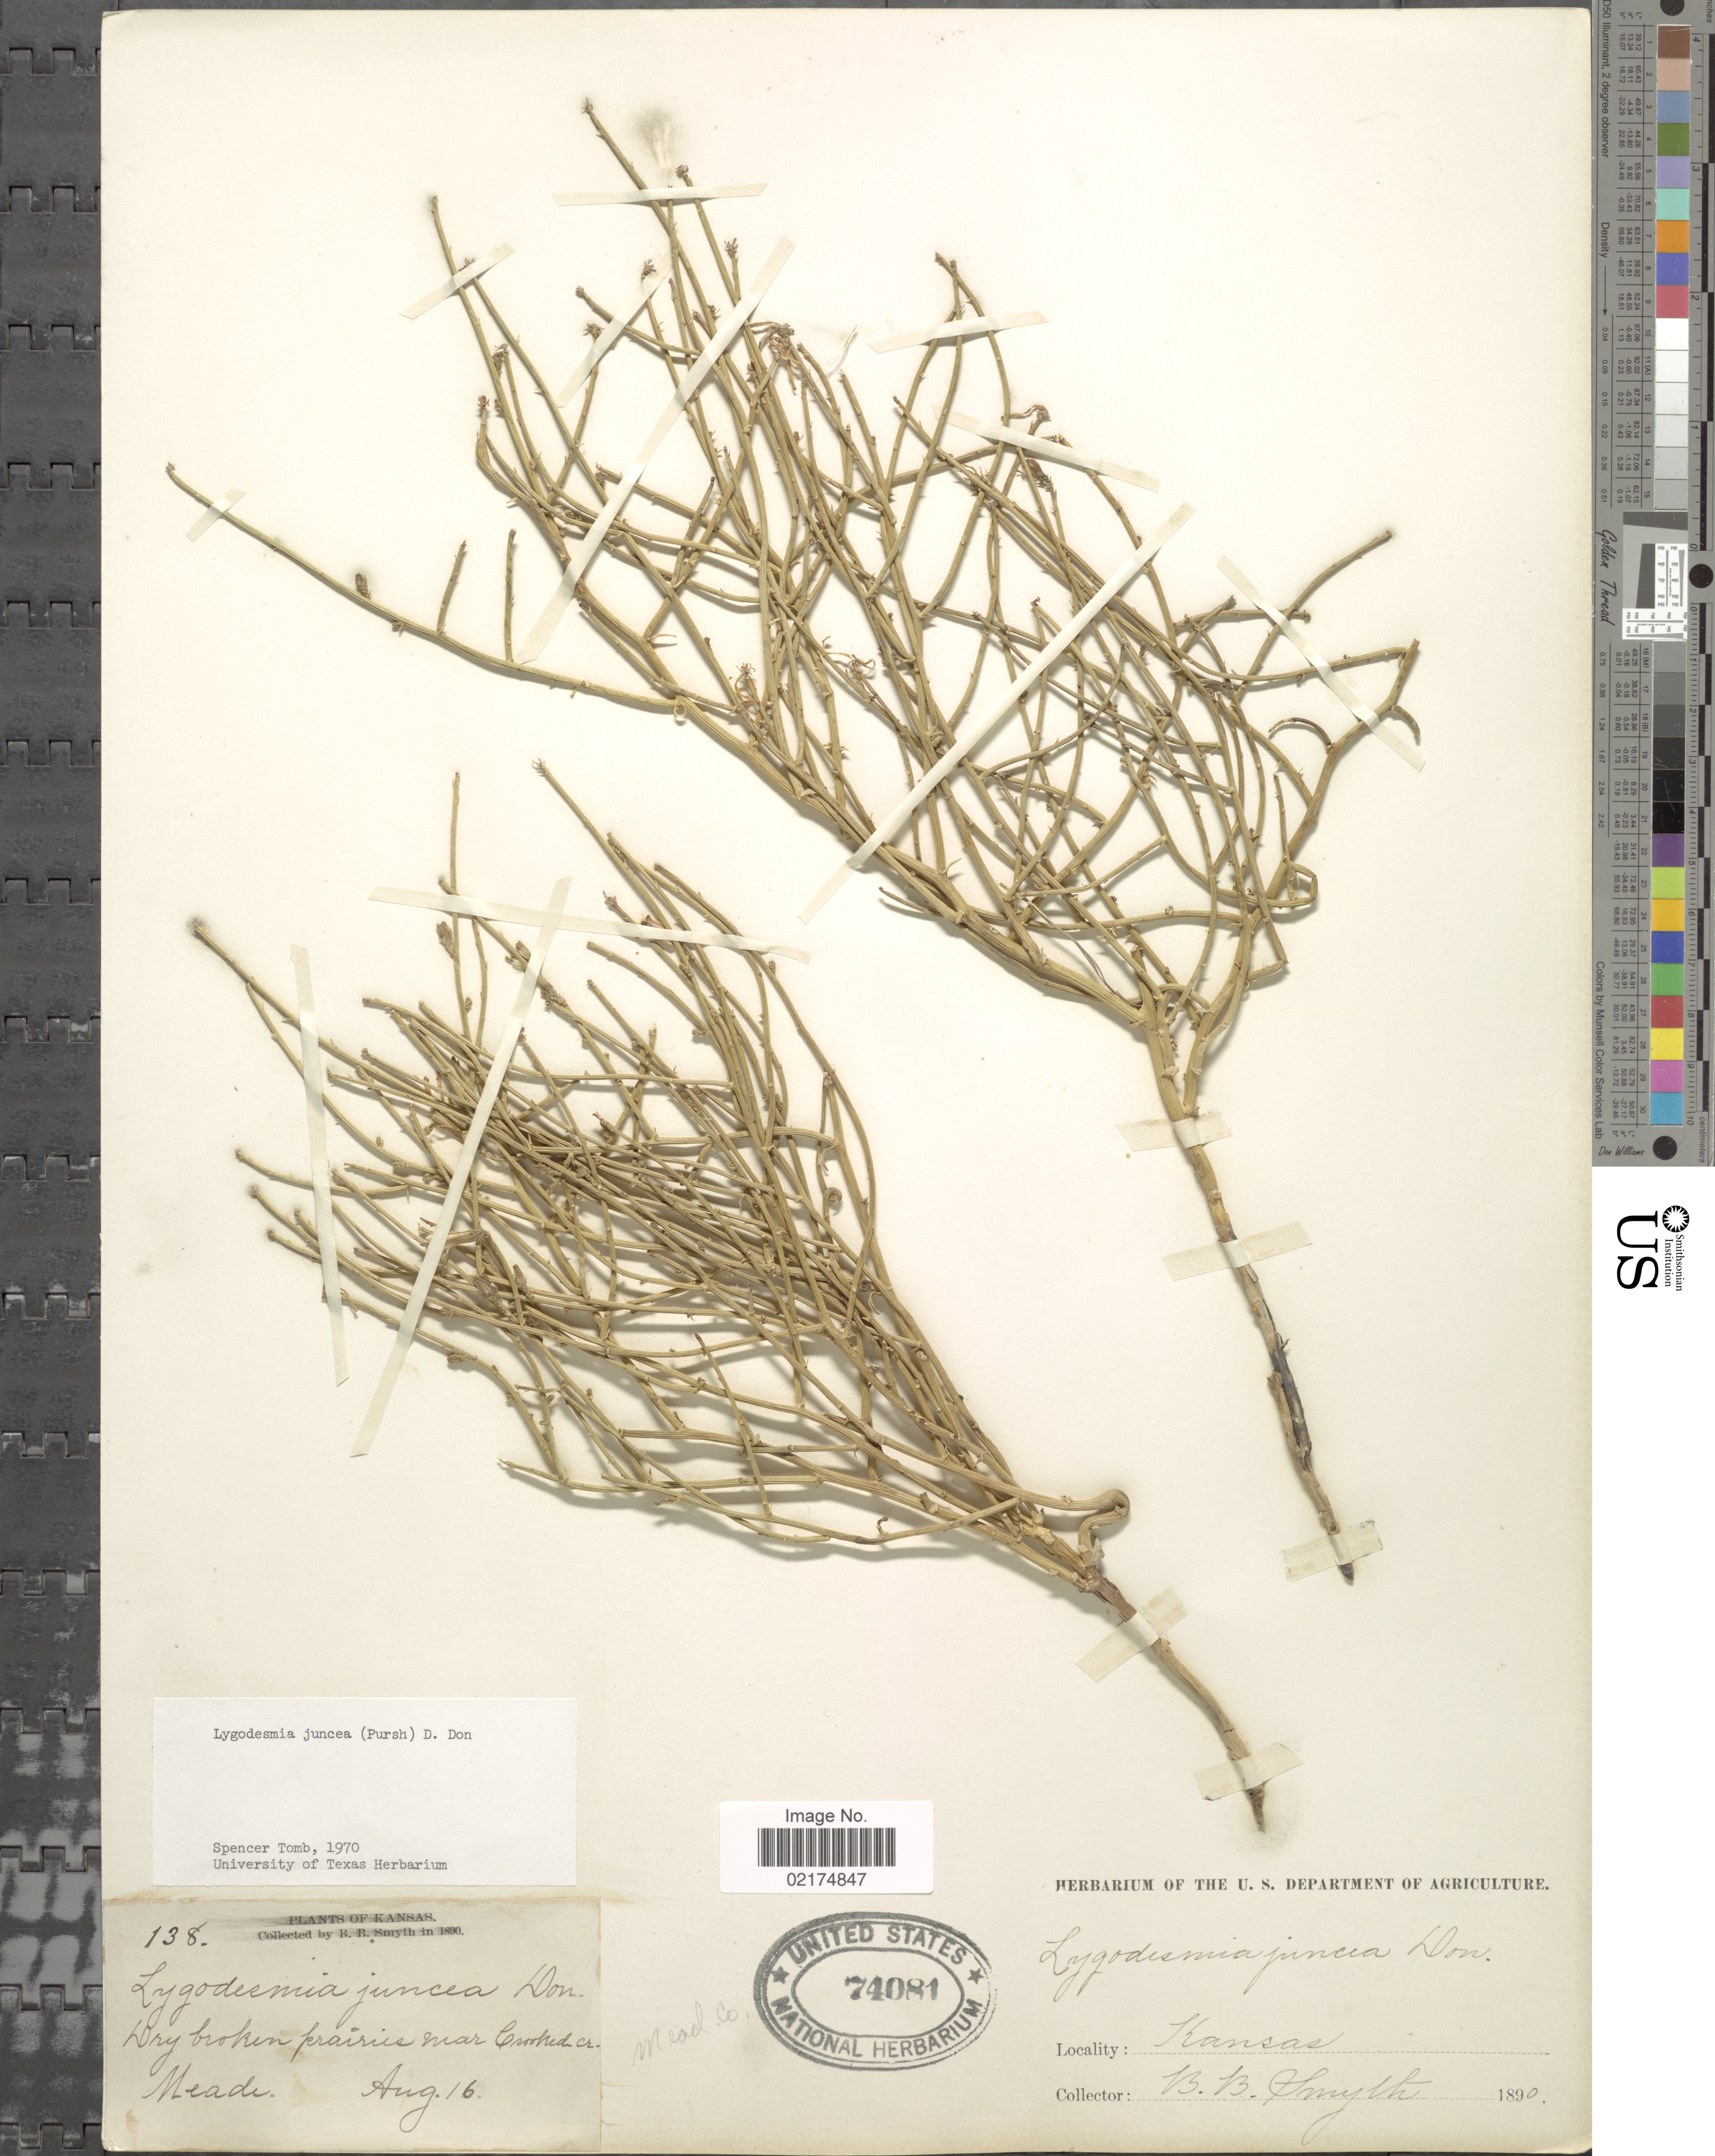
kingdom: Plantae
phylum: Tracheophyta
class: Magnoliopsida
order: Asterales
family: Asteraceae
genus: Lygodesmia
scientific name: Lygodesmia juncea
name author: D. Don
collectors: B. Smyth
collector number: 138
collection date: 1890-08-16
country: United States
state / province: Kansas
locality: Dry broken prairies near Crooked Cr., Meade Co.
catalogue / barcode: US 74081